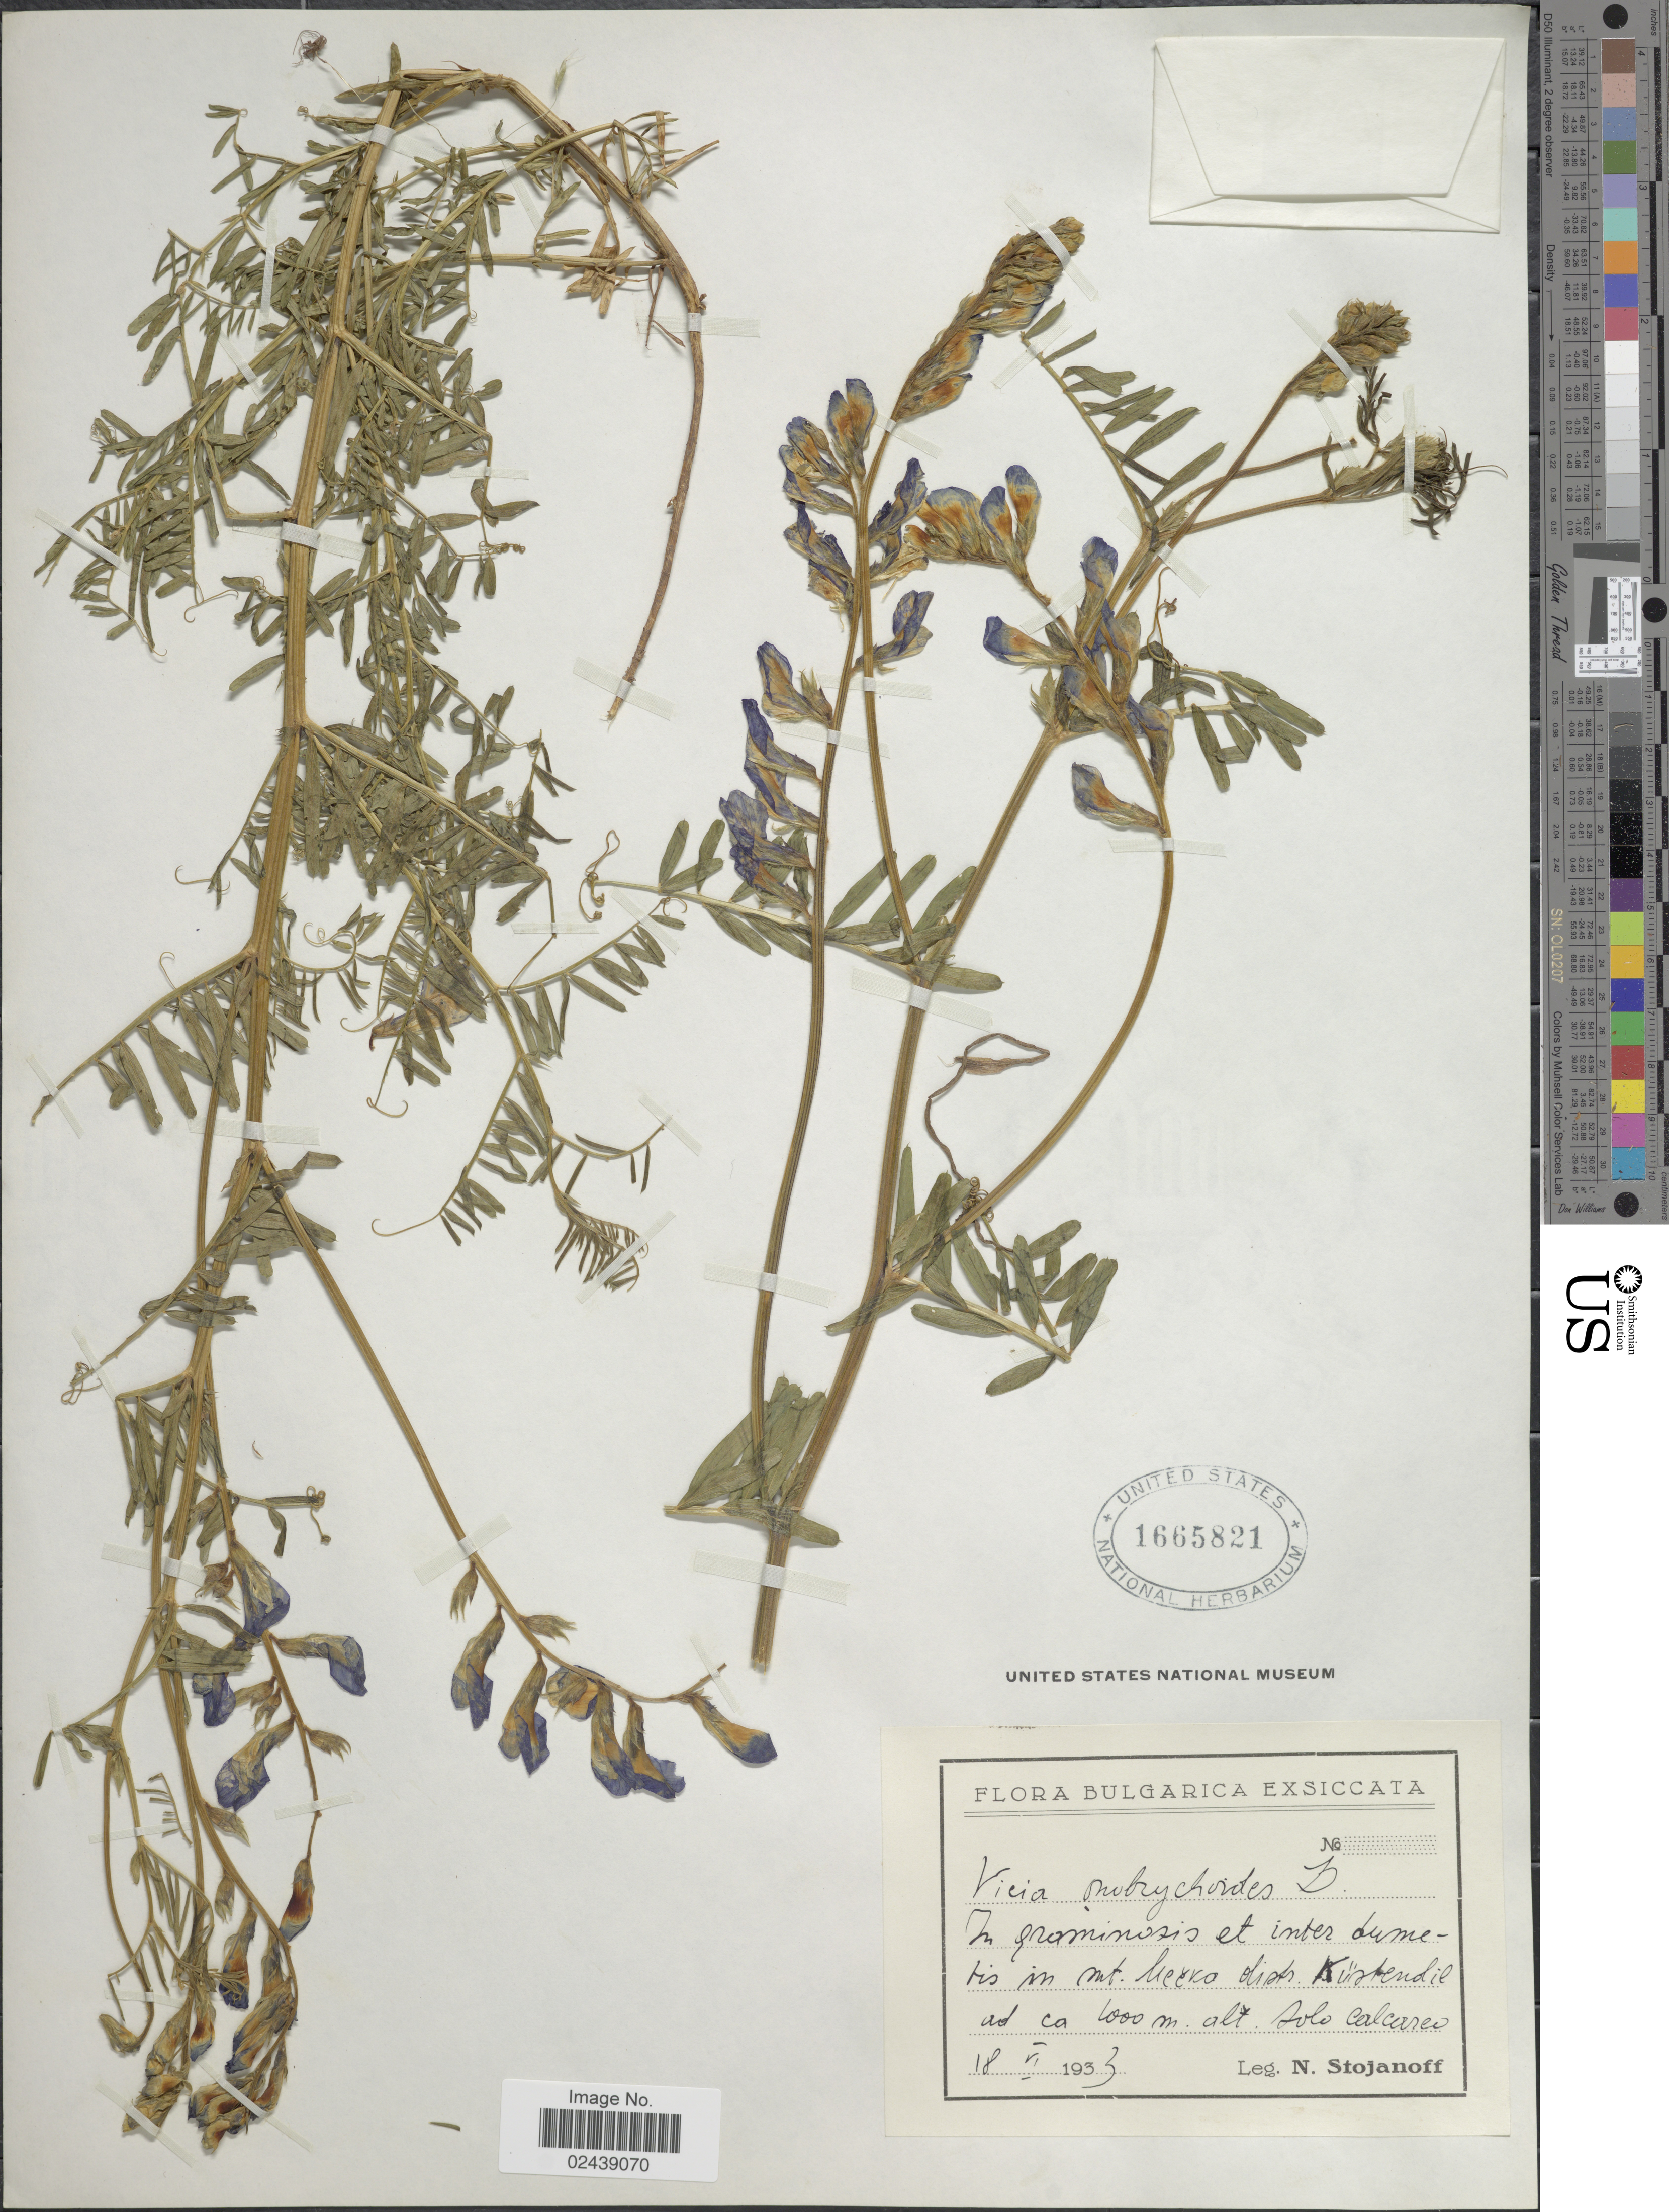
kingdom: Plantae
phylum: Tracheophyta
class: Magnoliopsida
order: Fabales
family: Fabaceae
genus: Vicia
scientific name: Vicia onobrychioides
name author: L.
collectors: N. Stojanoff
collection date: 1933-06-18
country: Bulgaria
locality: Bulgarica, in grominosis et inter dumetis in Mt. Ceerca distr. Kustendil, solo calcarei [interpreted]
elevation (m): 1000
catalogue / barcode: US 1665821